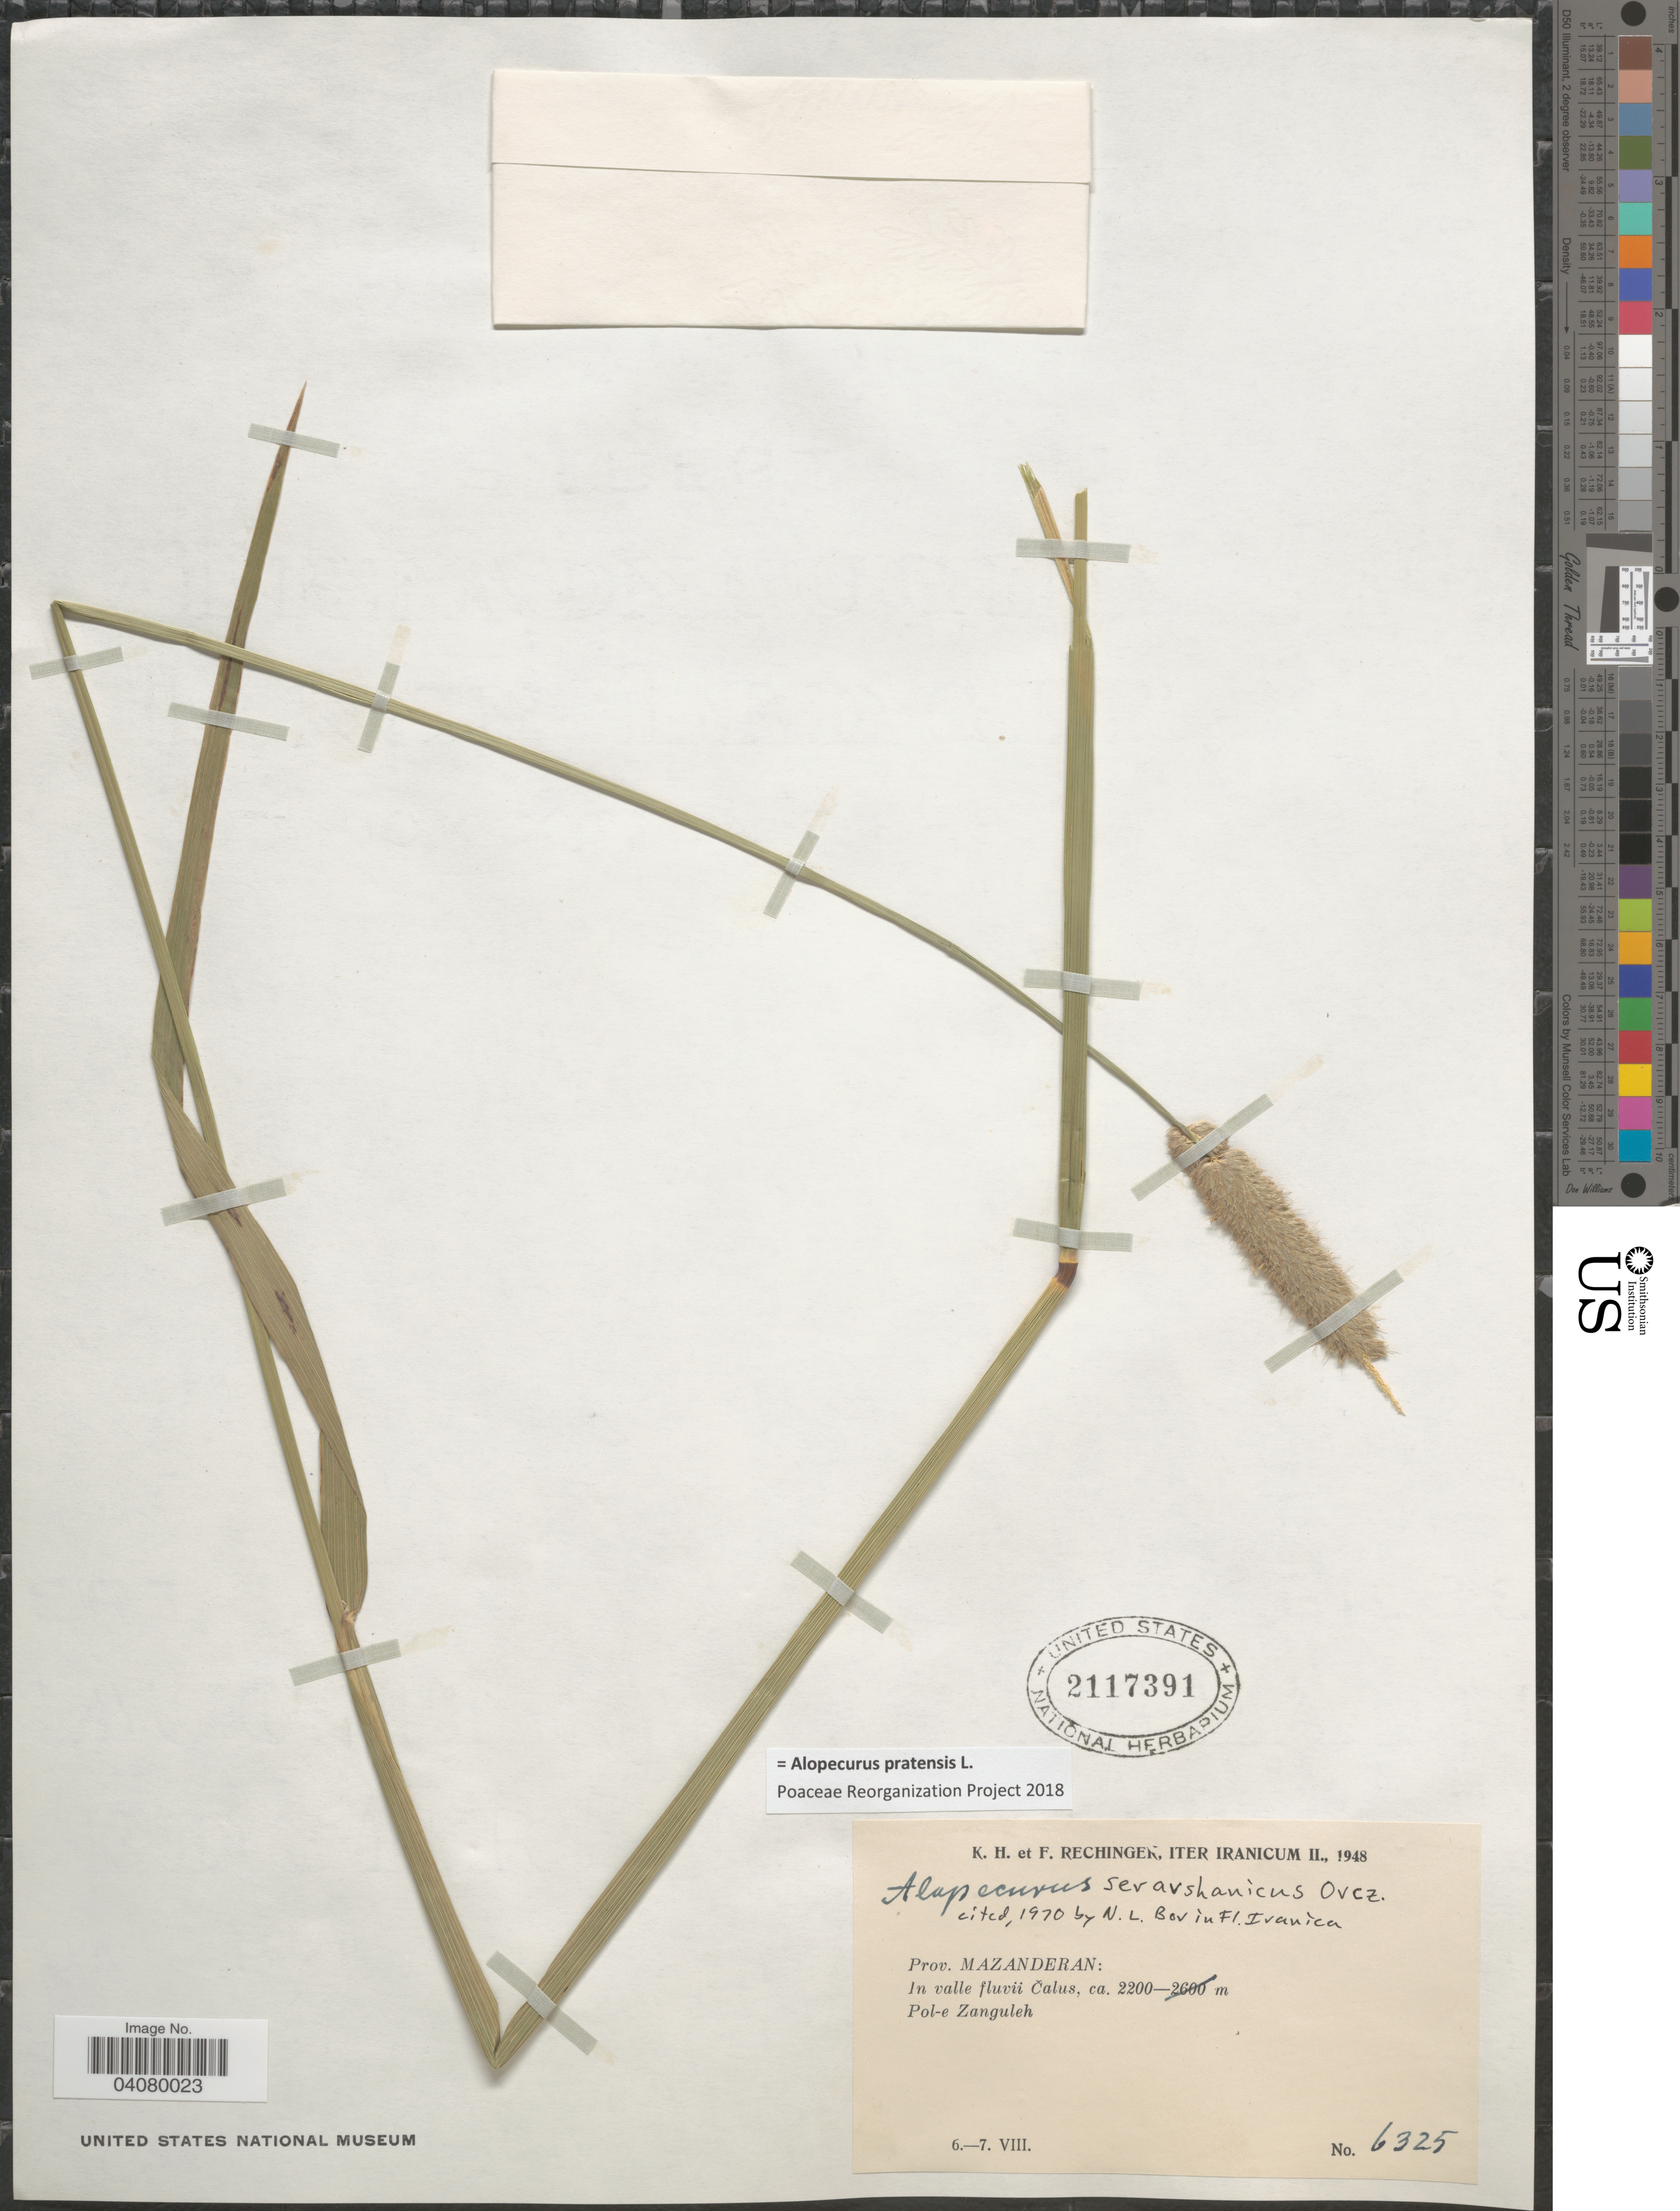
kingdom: Plantae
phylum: Tracheophyta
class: Liliopsida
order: Poales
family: Poaceae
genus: Alopecurus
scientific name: Alopecurus pratensis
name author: L.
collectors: K. H. Rechinger & F. Rechinger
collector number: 6325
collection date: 1948-08-06/1948-08-07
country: Iran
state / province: Mazandaran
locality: Iter Iranicum II., 1948. Prov. Mazanderan: In valle fluvii Čalus. Pol-e Zanguleh.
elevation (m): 2200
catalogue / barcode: US 2117391